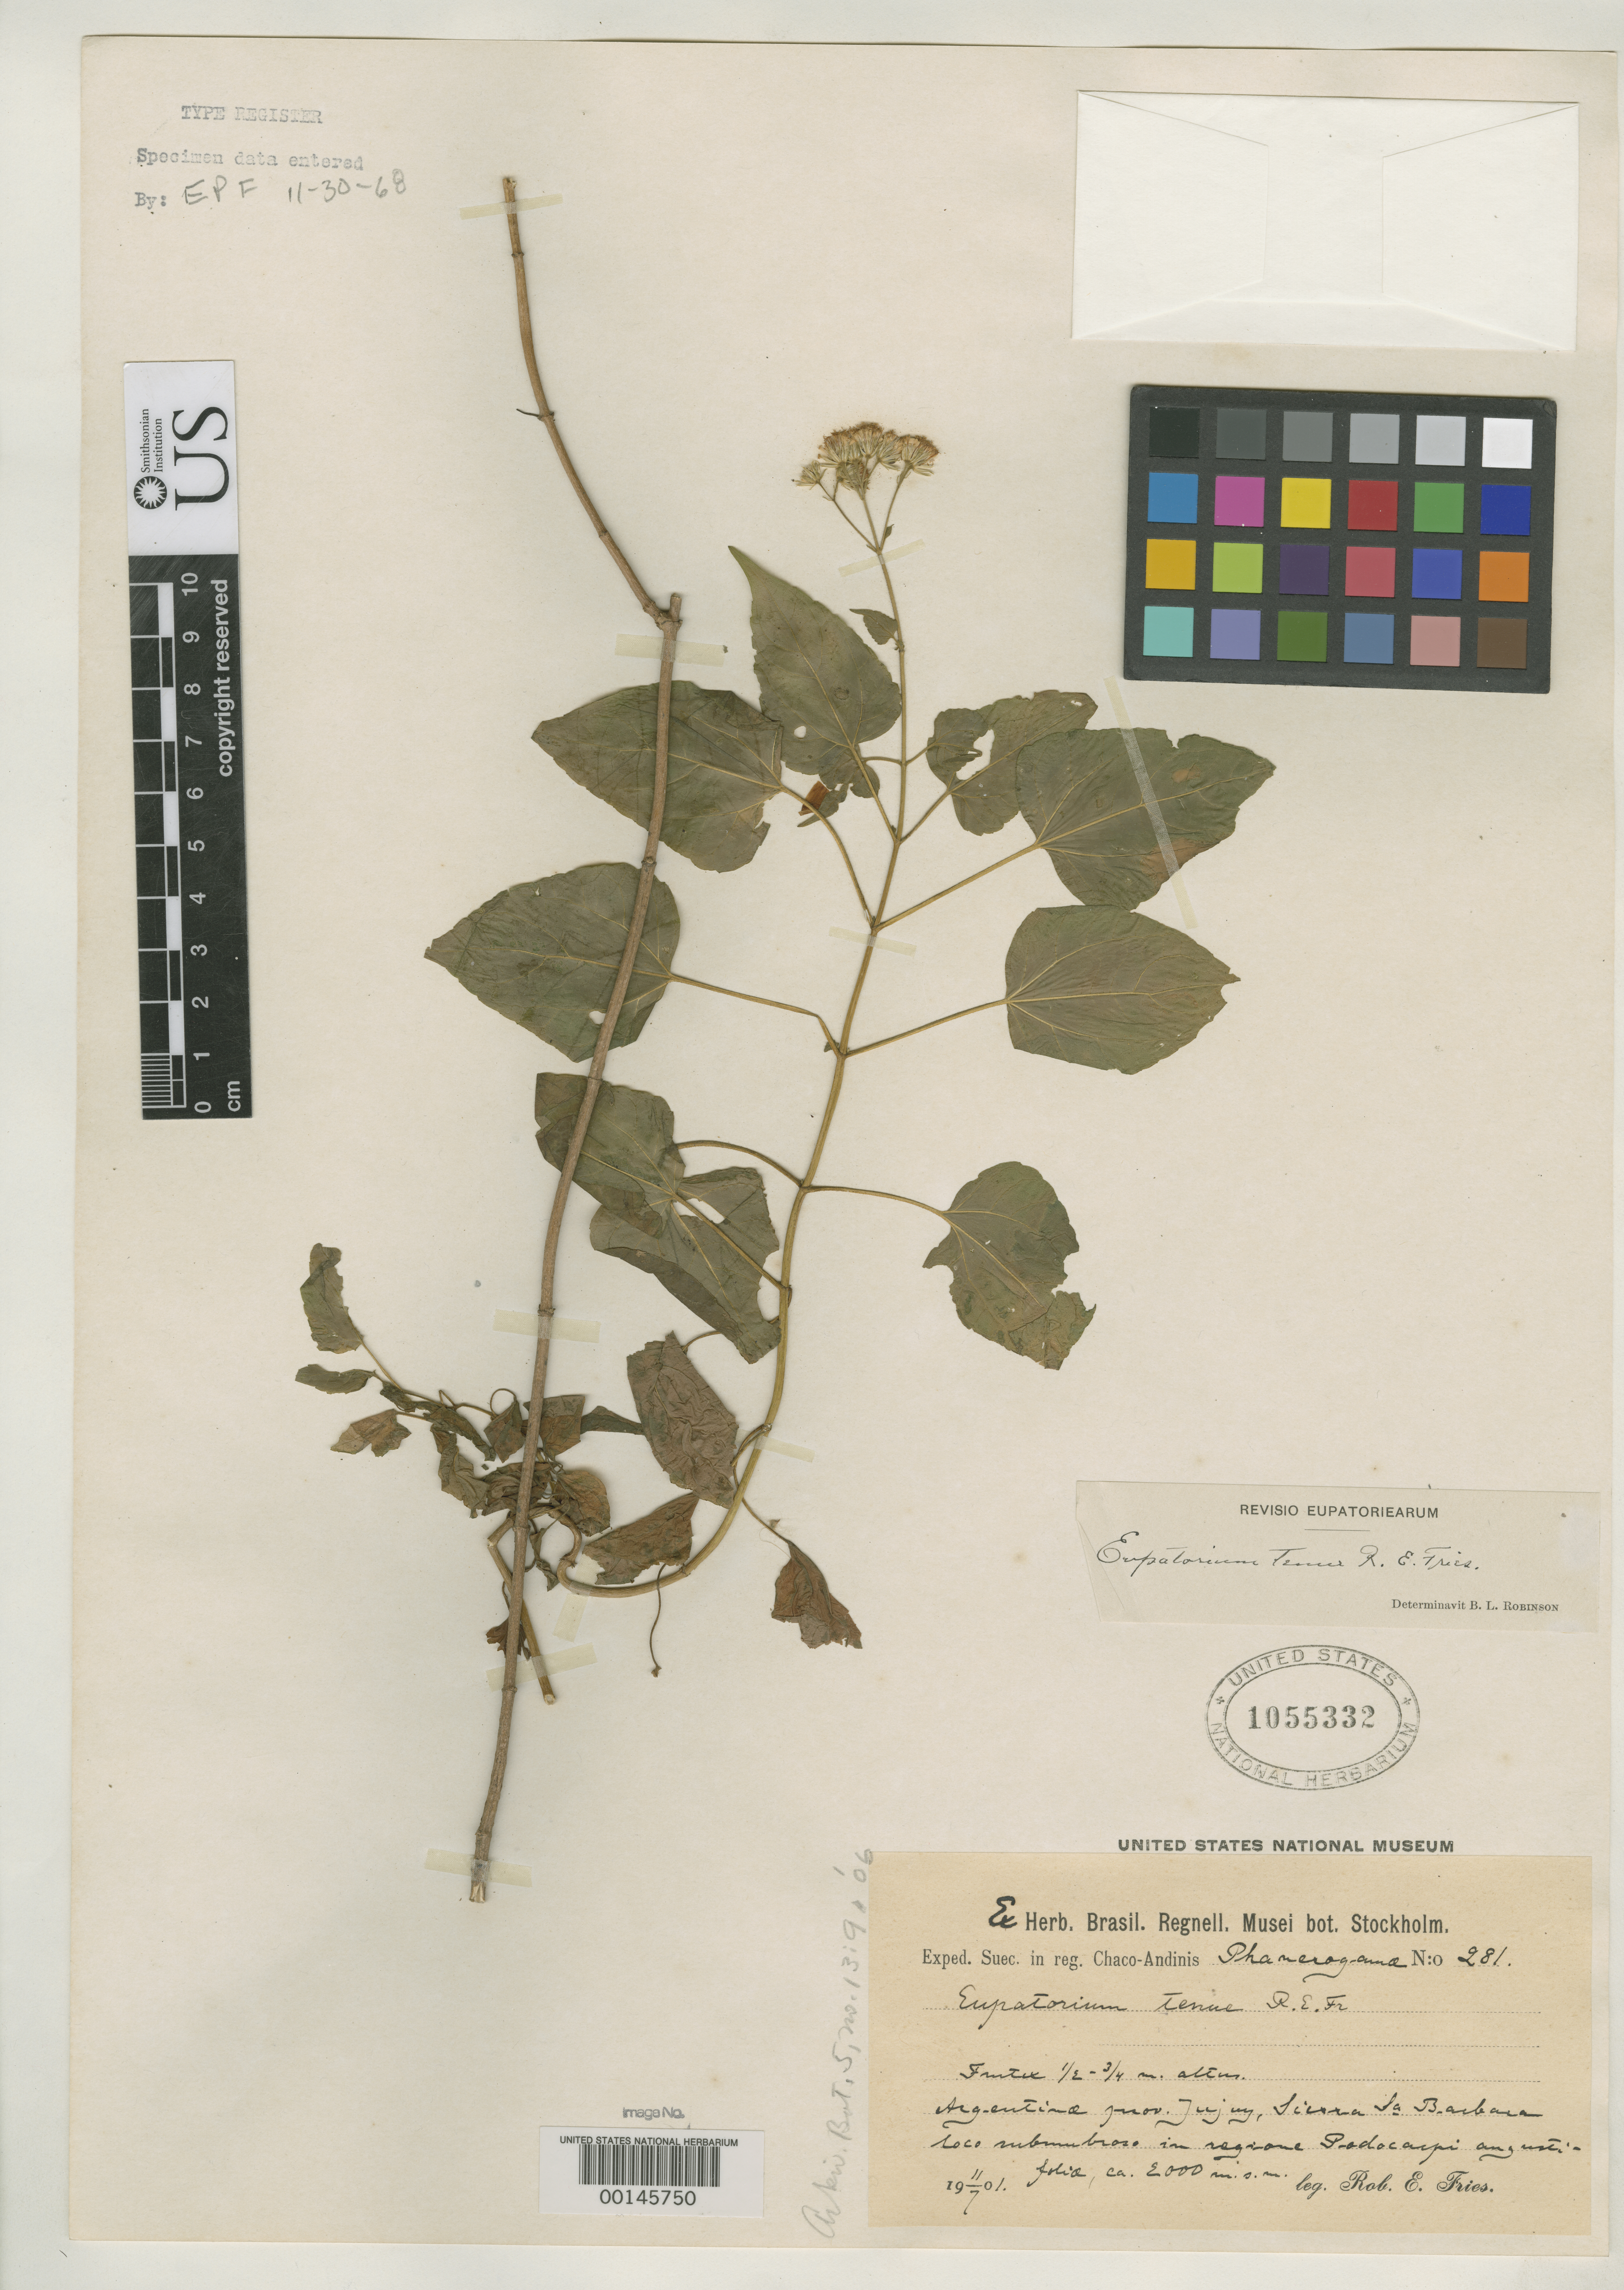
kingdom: Plantae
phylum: Tracheophyta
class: Magnoliopsida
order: Asterales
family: Asteraceae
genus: Eupatorium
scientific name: Eupatorium tenue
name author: R.E. Fr.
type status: Isotype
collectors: R. E. Fries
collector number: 281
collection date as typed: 11 Jul 1901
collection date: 1901-07-11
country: Argentina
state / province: Jujuy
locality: Sierra Santa Barbara.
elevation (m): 2000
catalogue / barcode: US 1055332